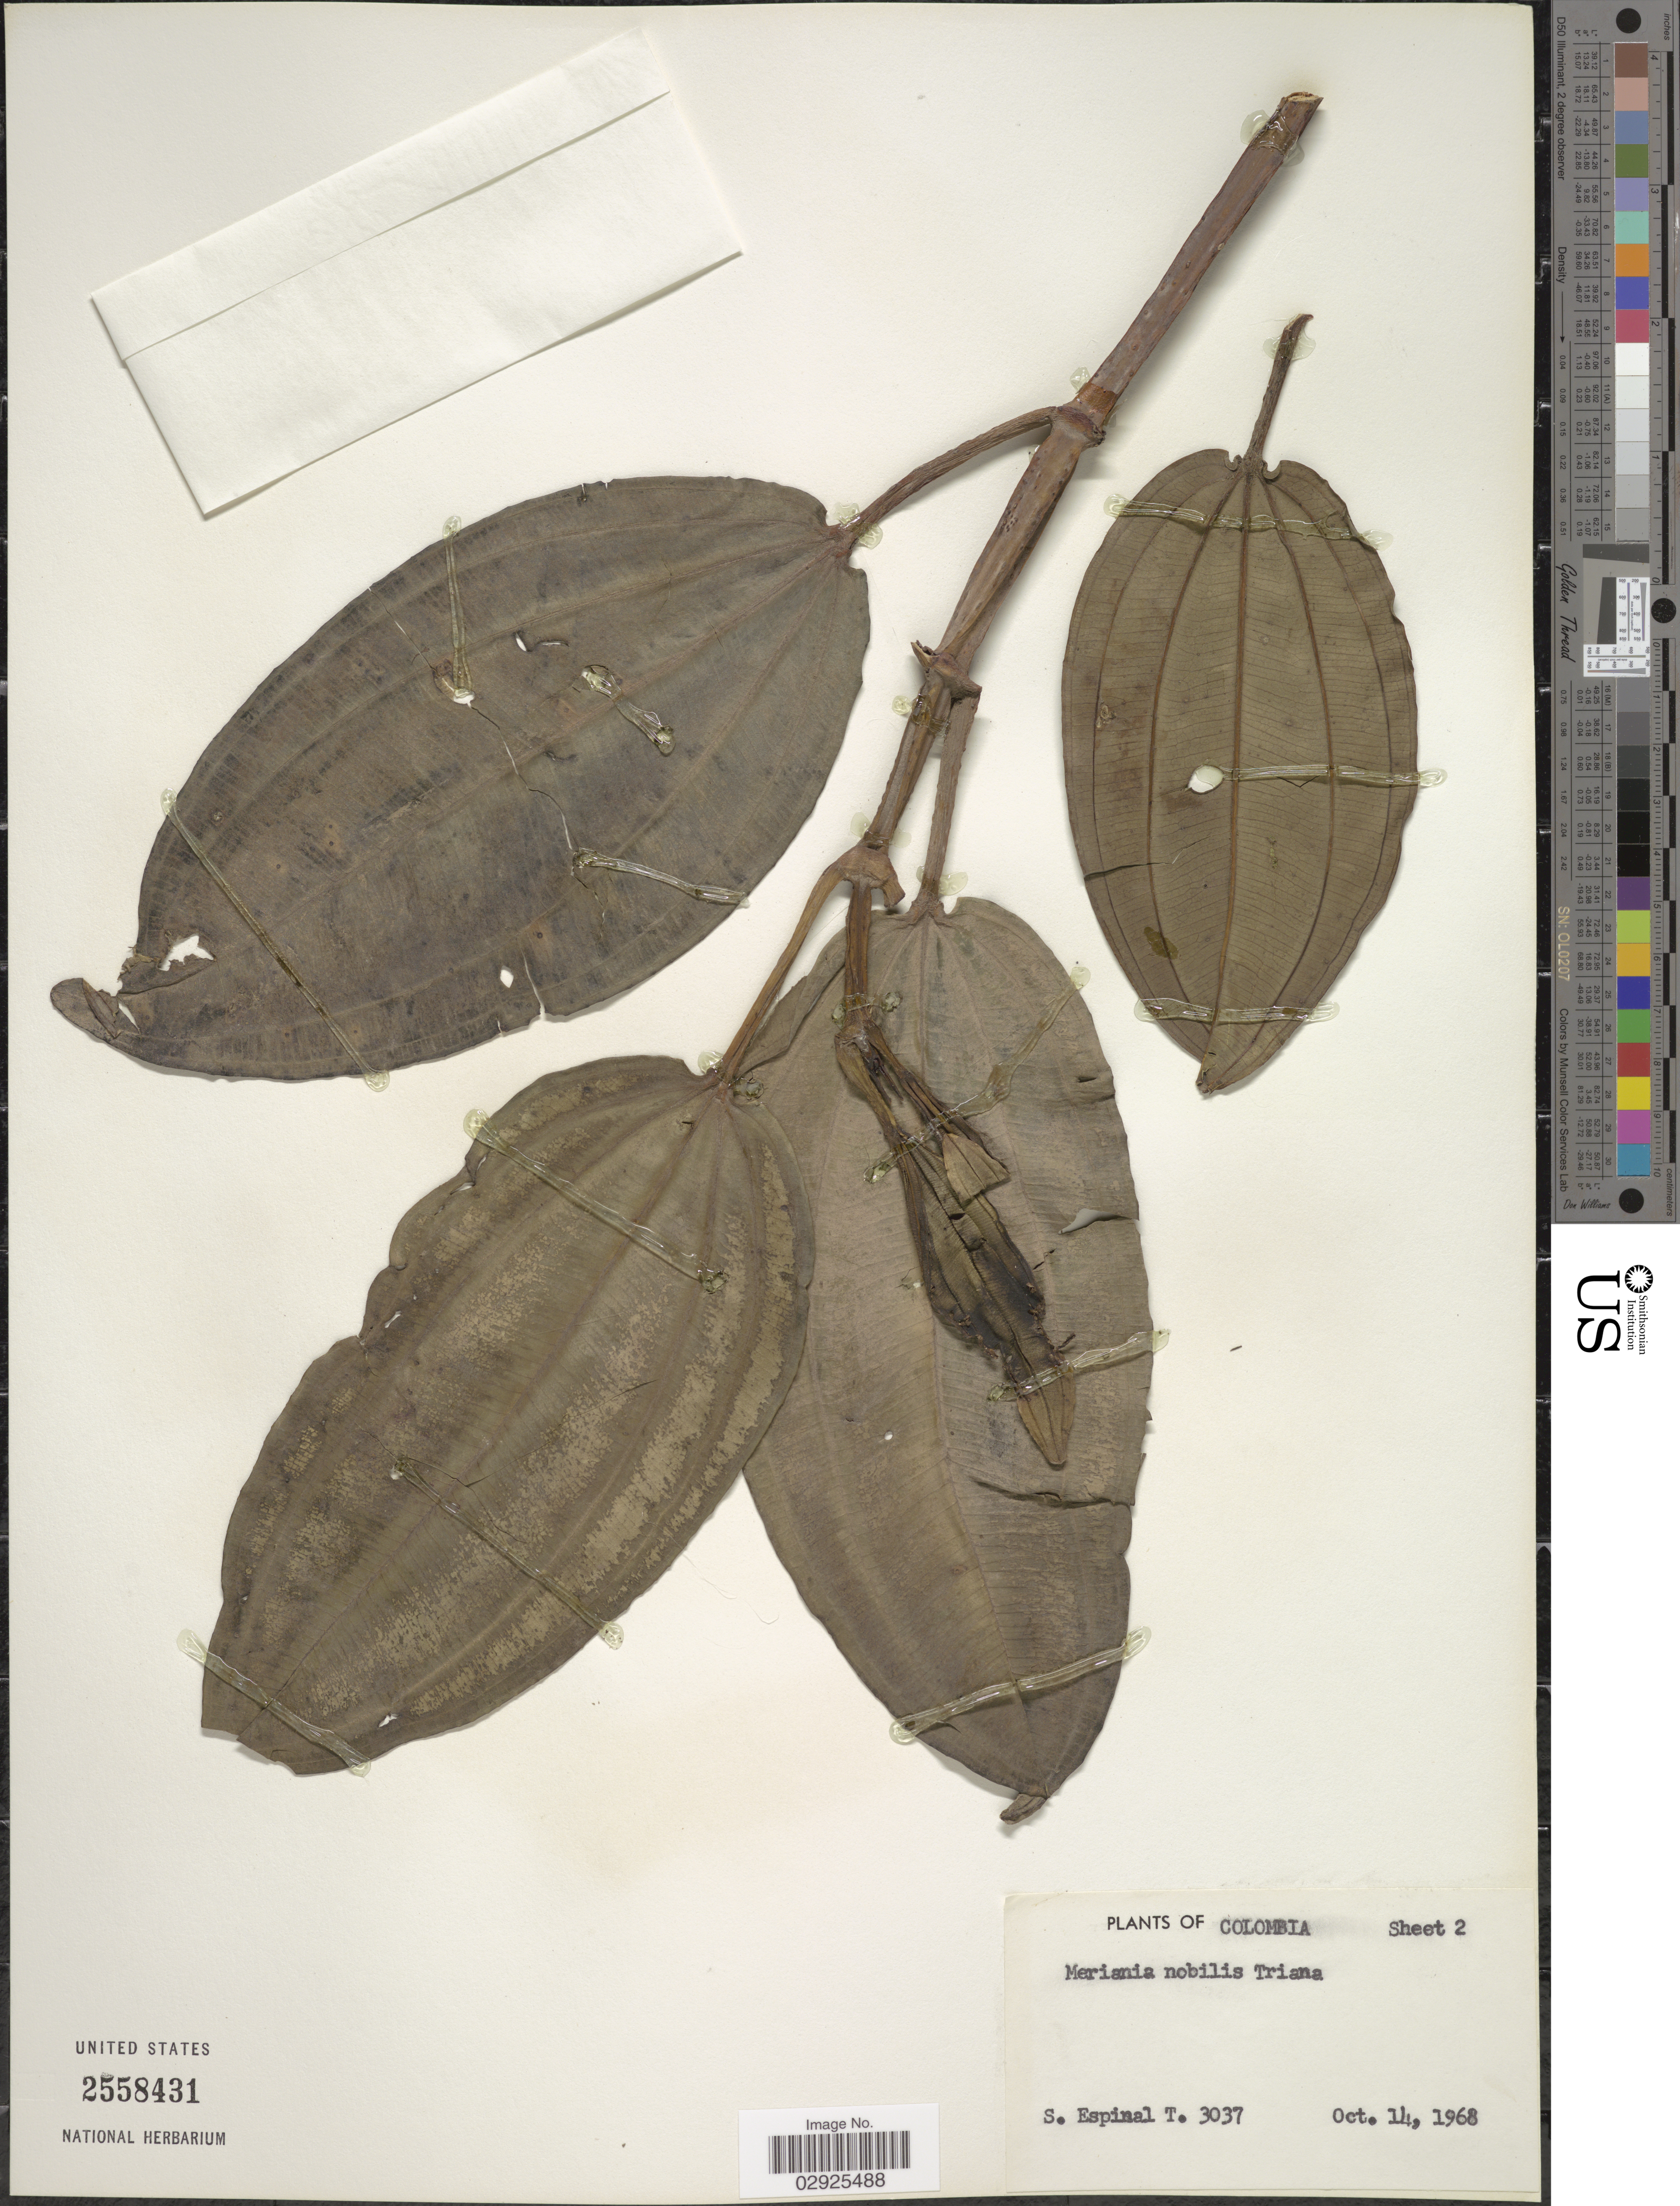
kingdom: Plantae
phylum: Tracheophyta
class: Magnoliopsida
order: Myrtales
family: Melastomataceae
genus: Meriania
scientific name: Meriania nobilis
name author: Triana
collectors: S. Espinal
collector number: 3037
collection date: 1968-10-14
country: Colombia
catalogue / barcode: US 2558431